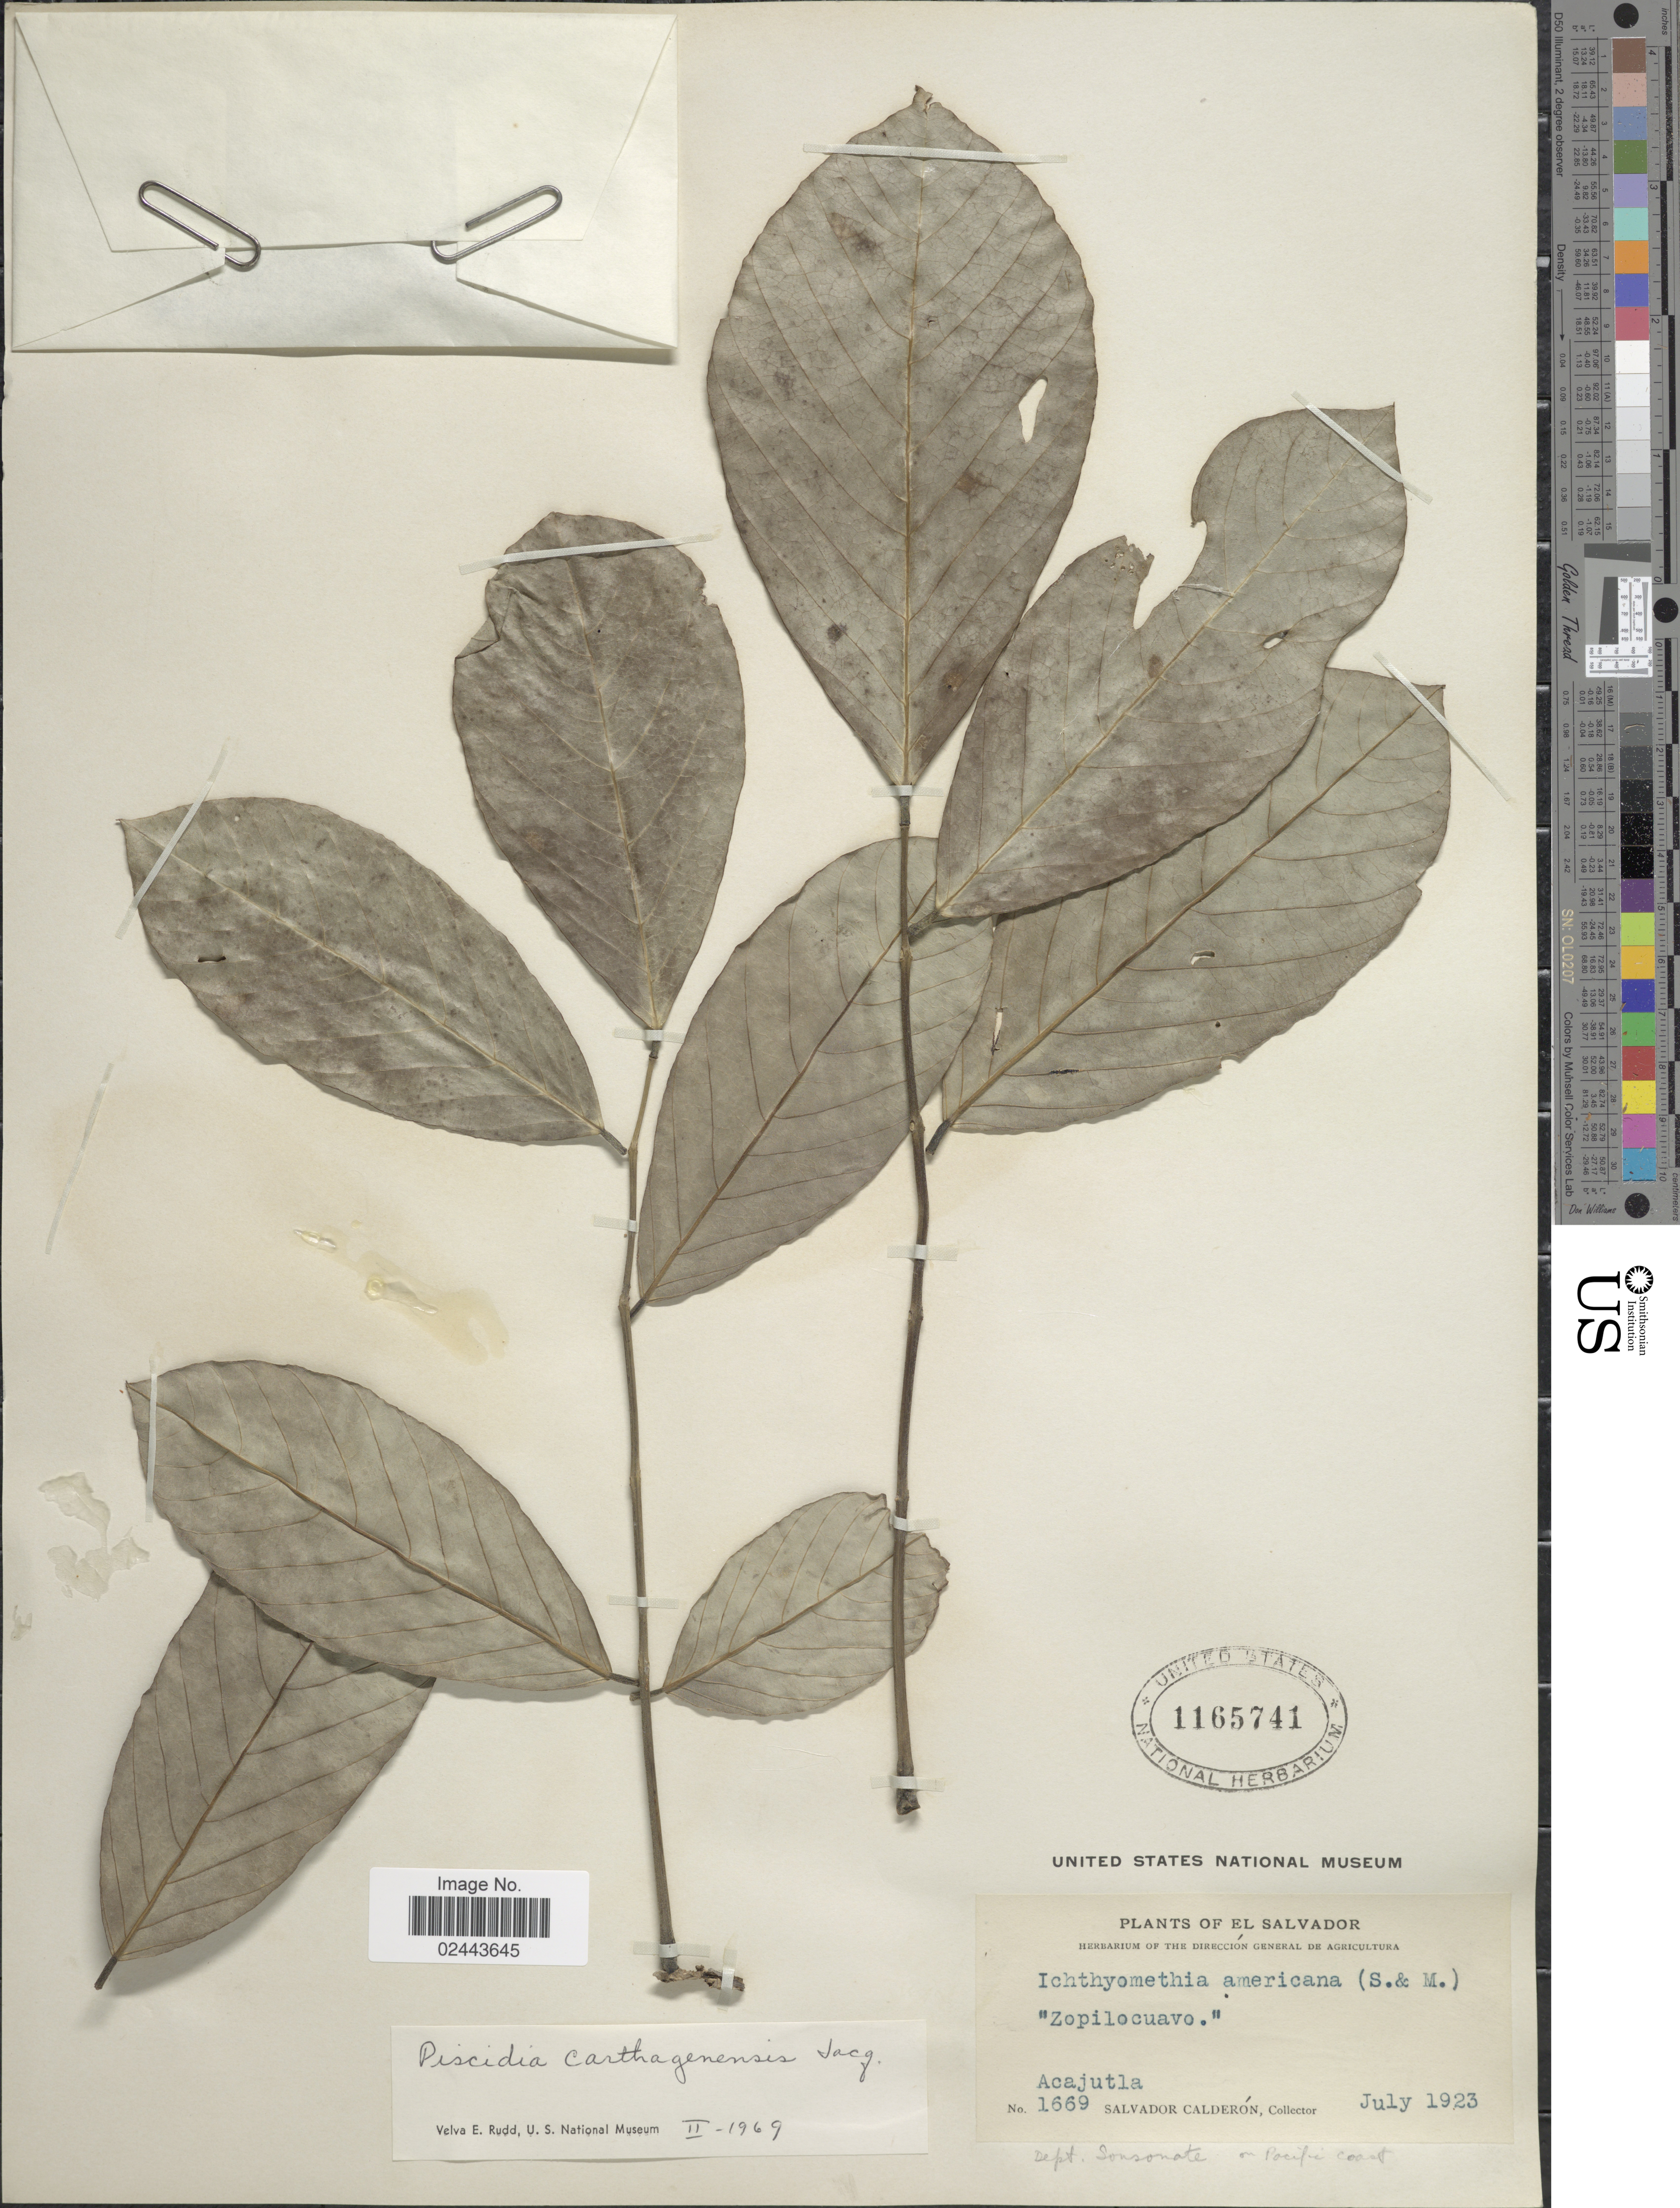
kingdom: Plantae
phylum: Tracheophyta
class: Magnoliopsida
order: Fabales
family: Fabaceae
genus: Piscidia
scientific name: Piscidia carthagenensis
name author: Jacq.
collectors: S. Calderón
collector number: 1669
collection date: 1923-07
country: El Salvador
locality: Acajutla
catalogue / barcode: US 1165741